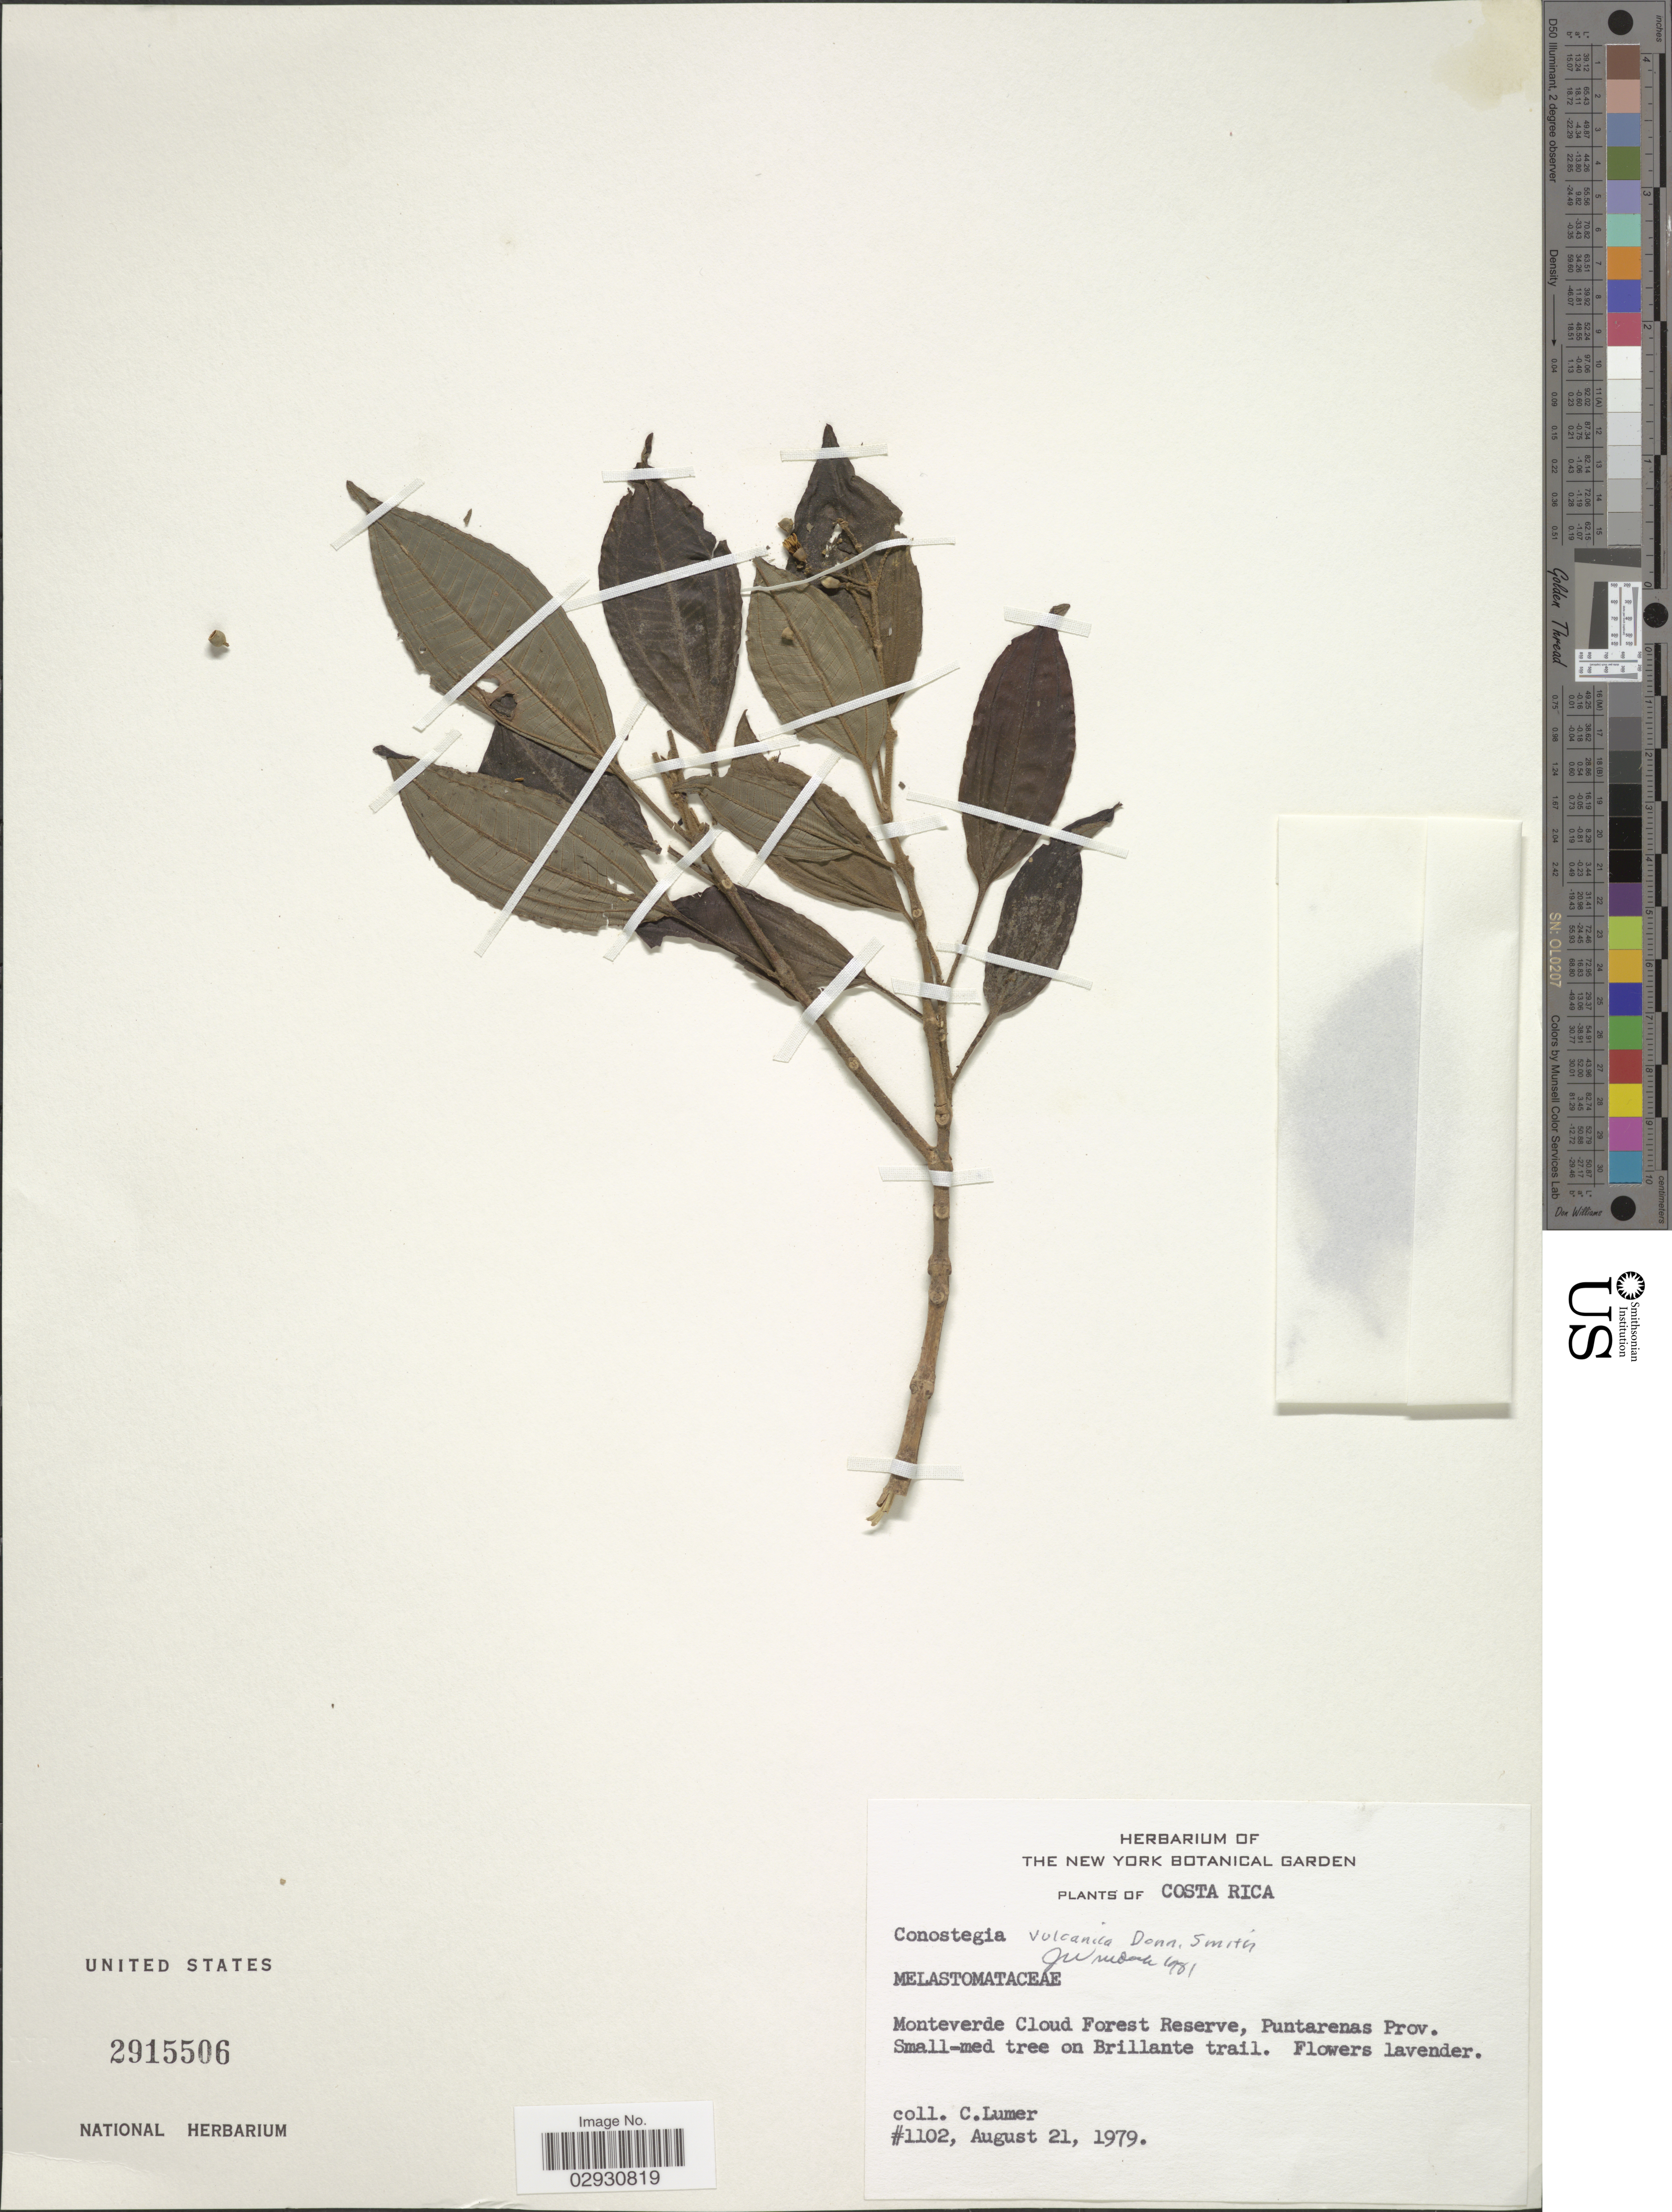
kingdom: Plantae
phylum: Tracheophyta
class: Magnoliopsida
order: Myrtales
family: Melastomataceae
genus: Conostegia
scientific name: Conostegia vulcanicola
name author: Donn. Sm.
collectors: C. Lumer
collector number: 1102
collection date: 1979-08-21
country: Costa Rica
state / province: Puntarenas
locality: Monteverde Cloud Forest Reserve, Puntarenas Prov. Small-med tree on Brillante trail.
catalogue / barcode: US 2915506